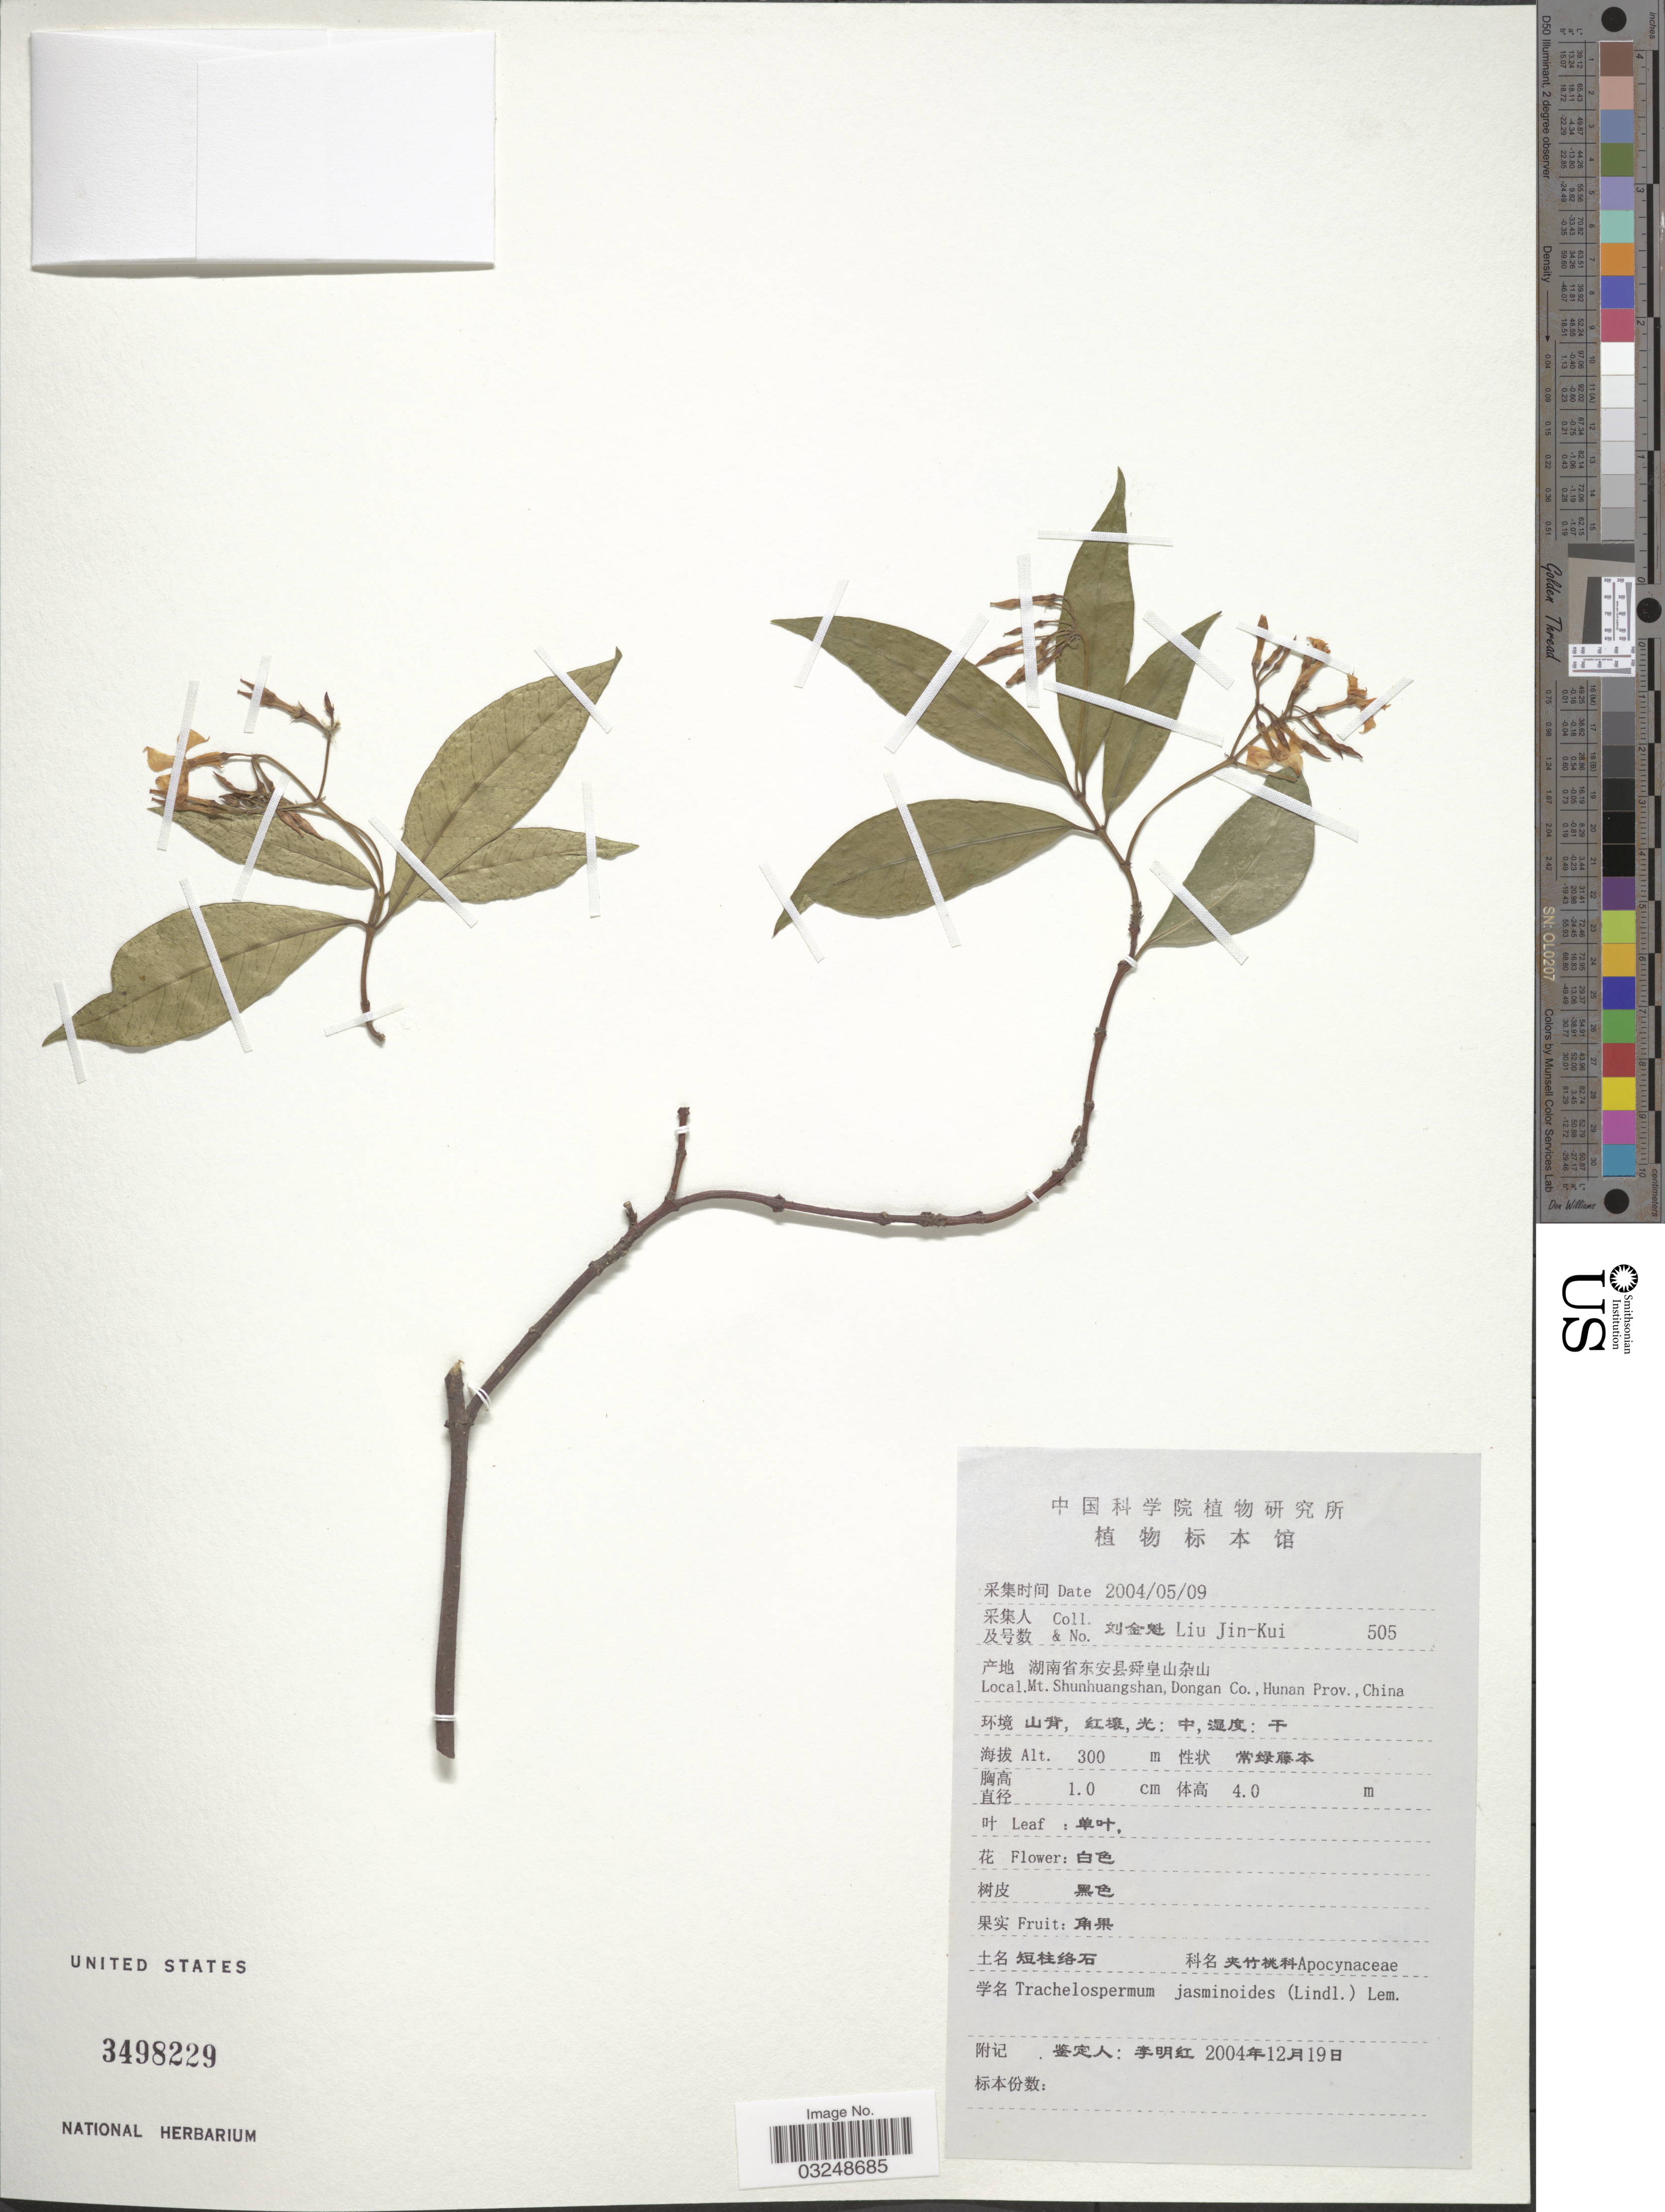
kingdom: Plantae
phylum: Tracheophyta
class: Magnoliopsida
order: Gentianales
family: Apocynaceae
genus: Trachelospermum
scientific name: Trachelospermum jasminoides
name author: (Lindl.) Lem.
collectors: Liu Jin-Kui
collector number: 505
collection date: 2004-05-09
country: China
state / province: Hunan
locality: Mt. Shunhuangshan, Dongan Co., Hunan Prov.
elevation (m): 300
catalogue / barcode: US 3498229